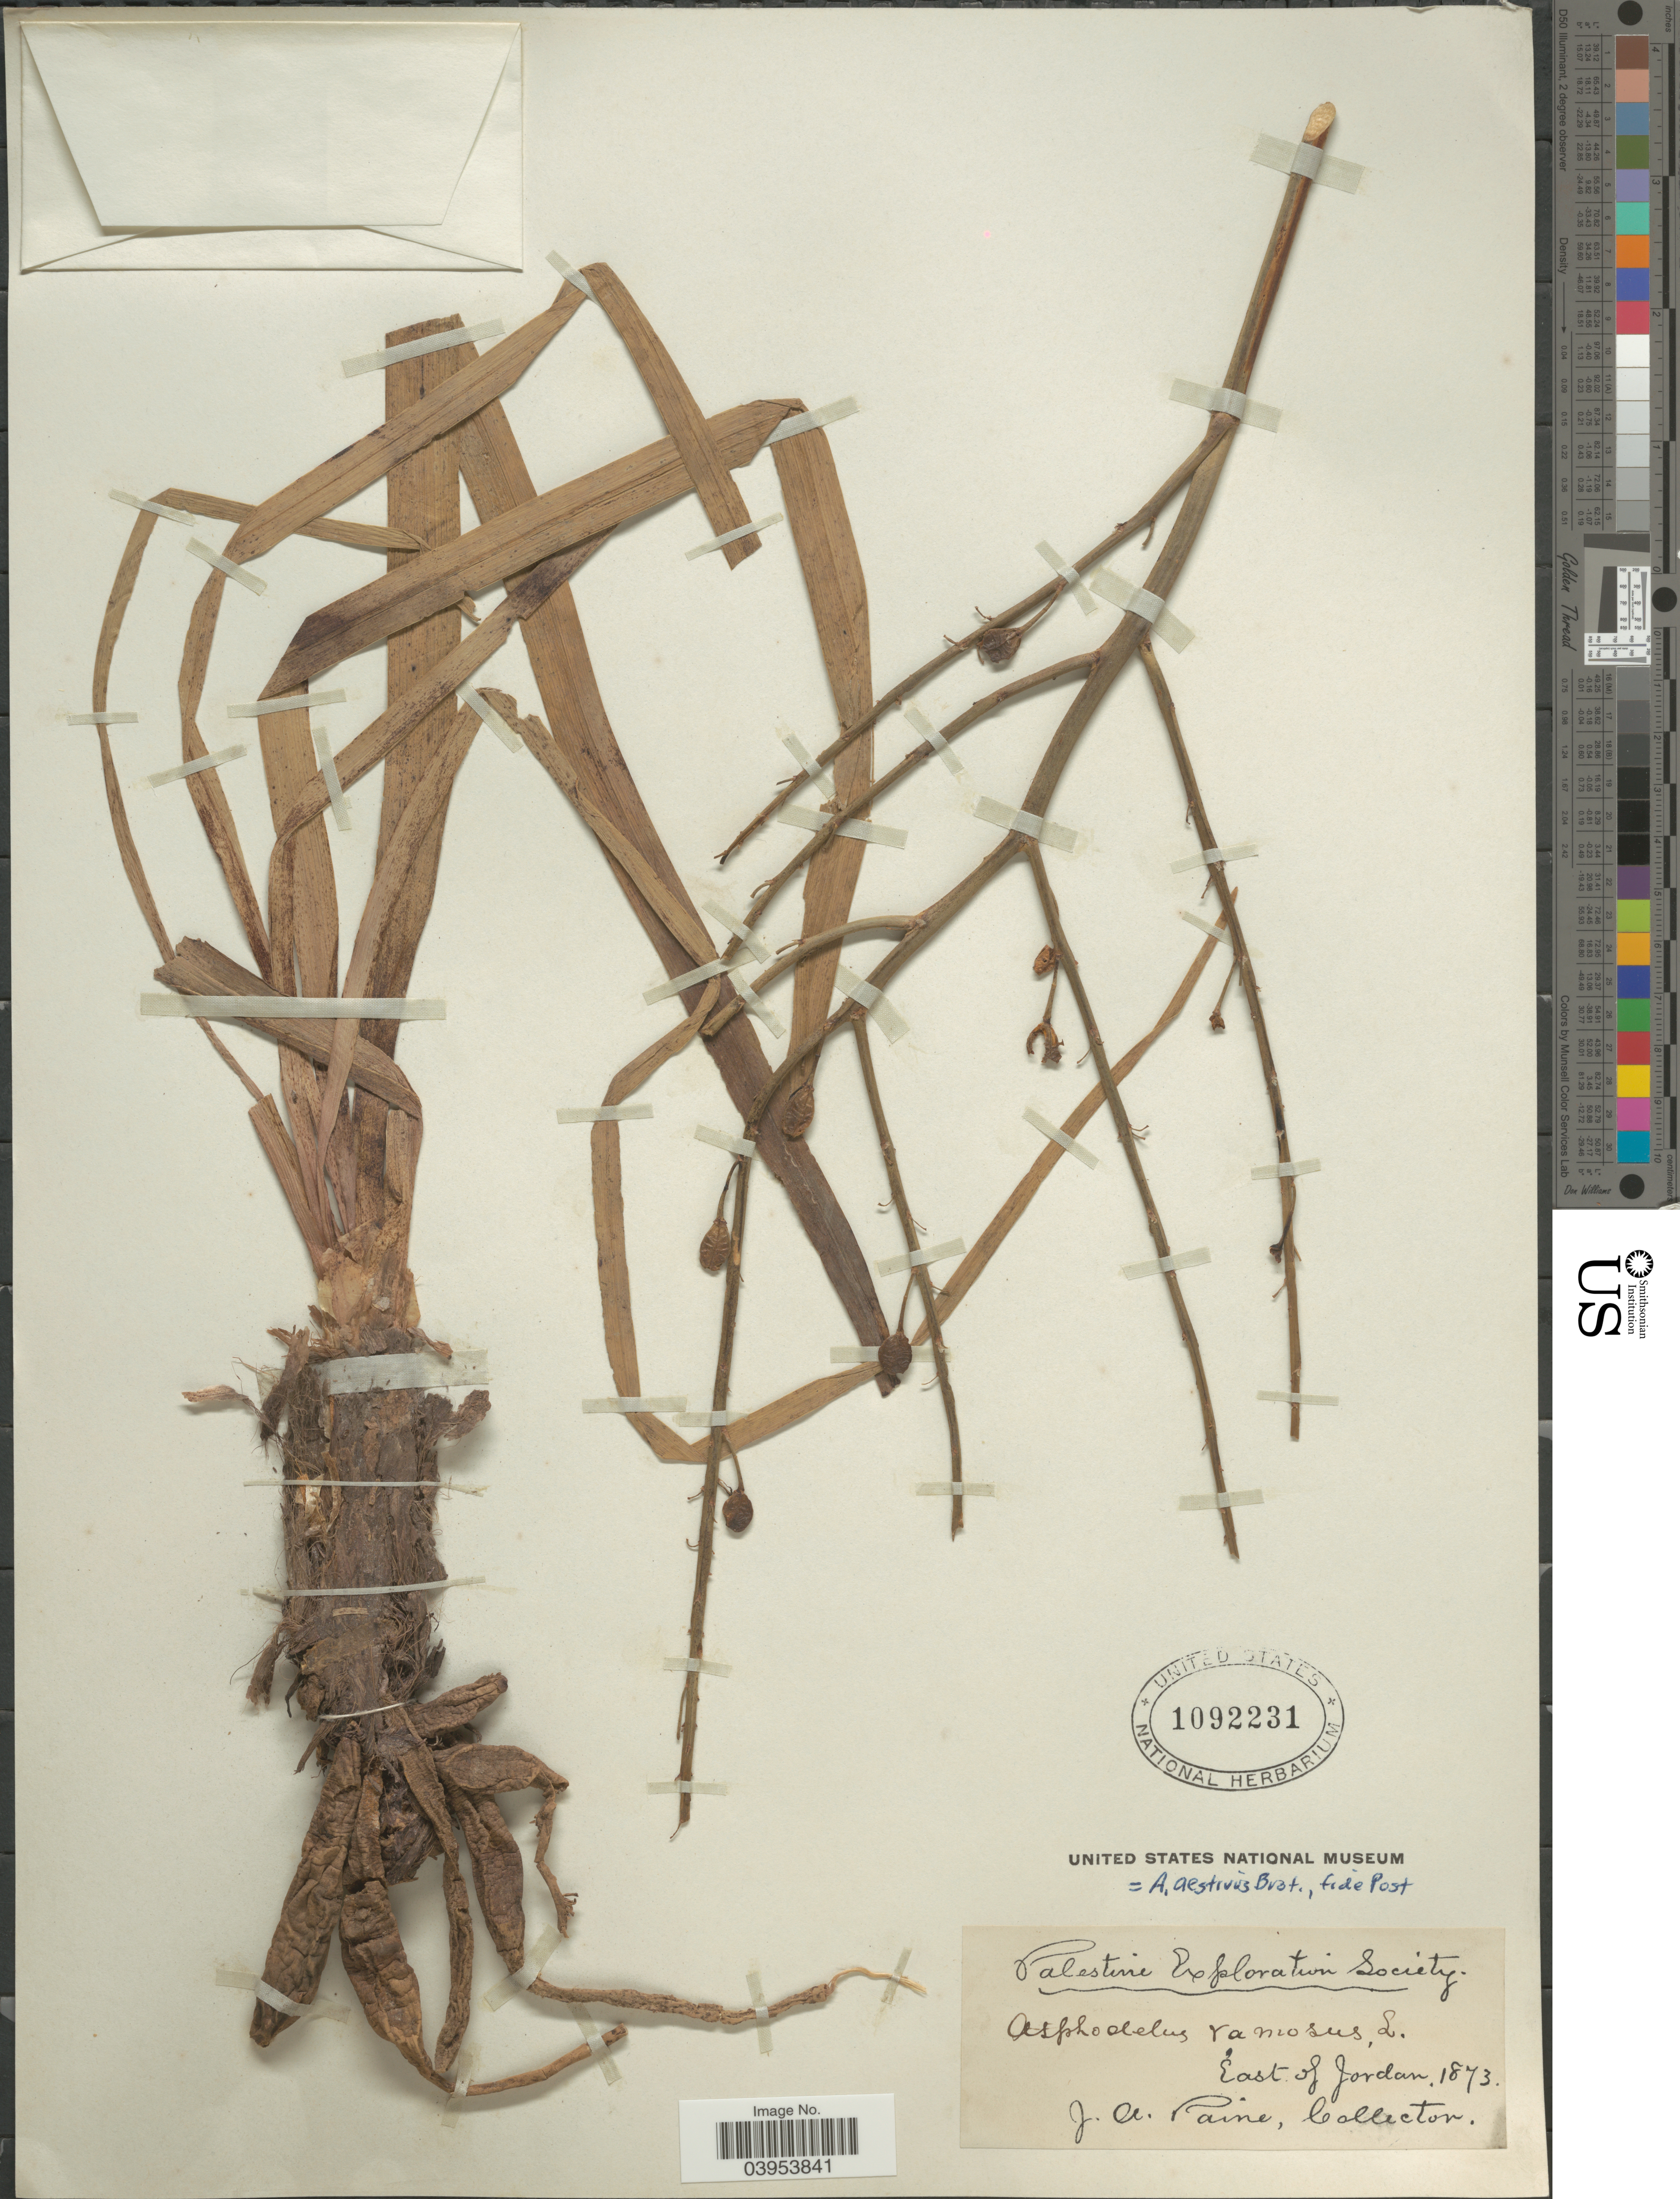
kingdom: Plantae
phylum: Tracheophyta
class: Liliopsida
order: Asparagales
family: Asphodelaceae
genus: Asphodelus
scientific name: Asphodelus aestivus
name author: Brot.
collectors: J. A. Paine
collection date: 1873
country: Jordan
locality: East of Jordan.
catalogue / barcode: US 1092231